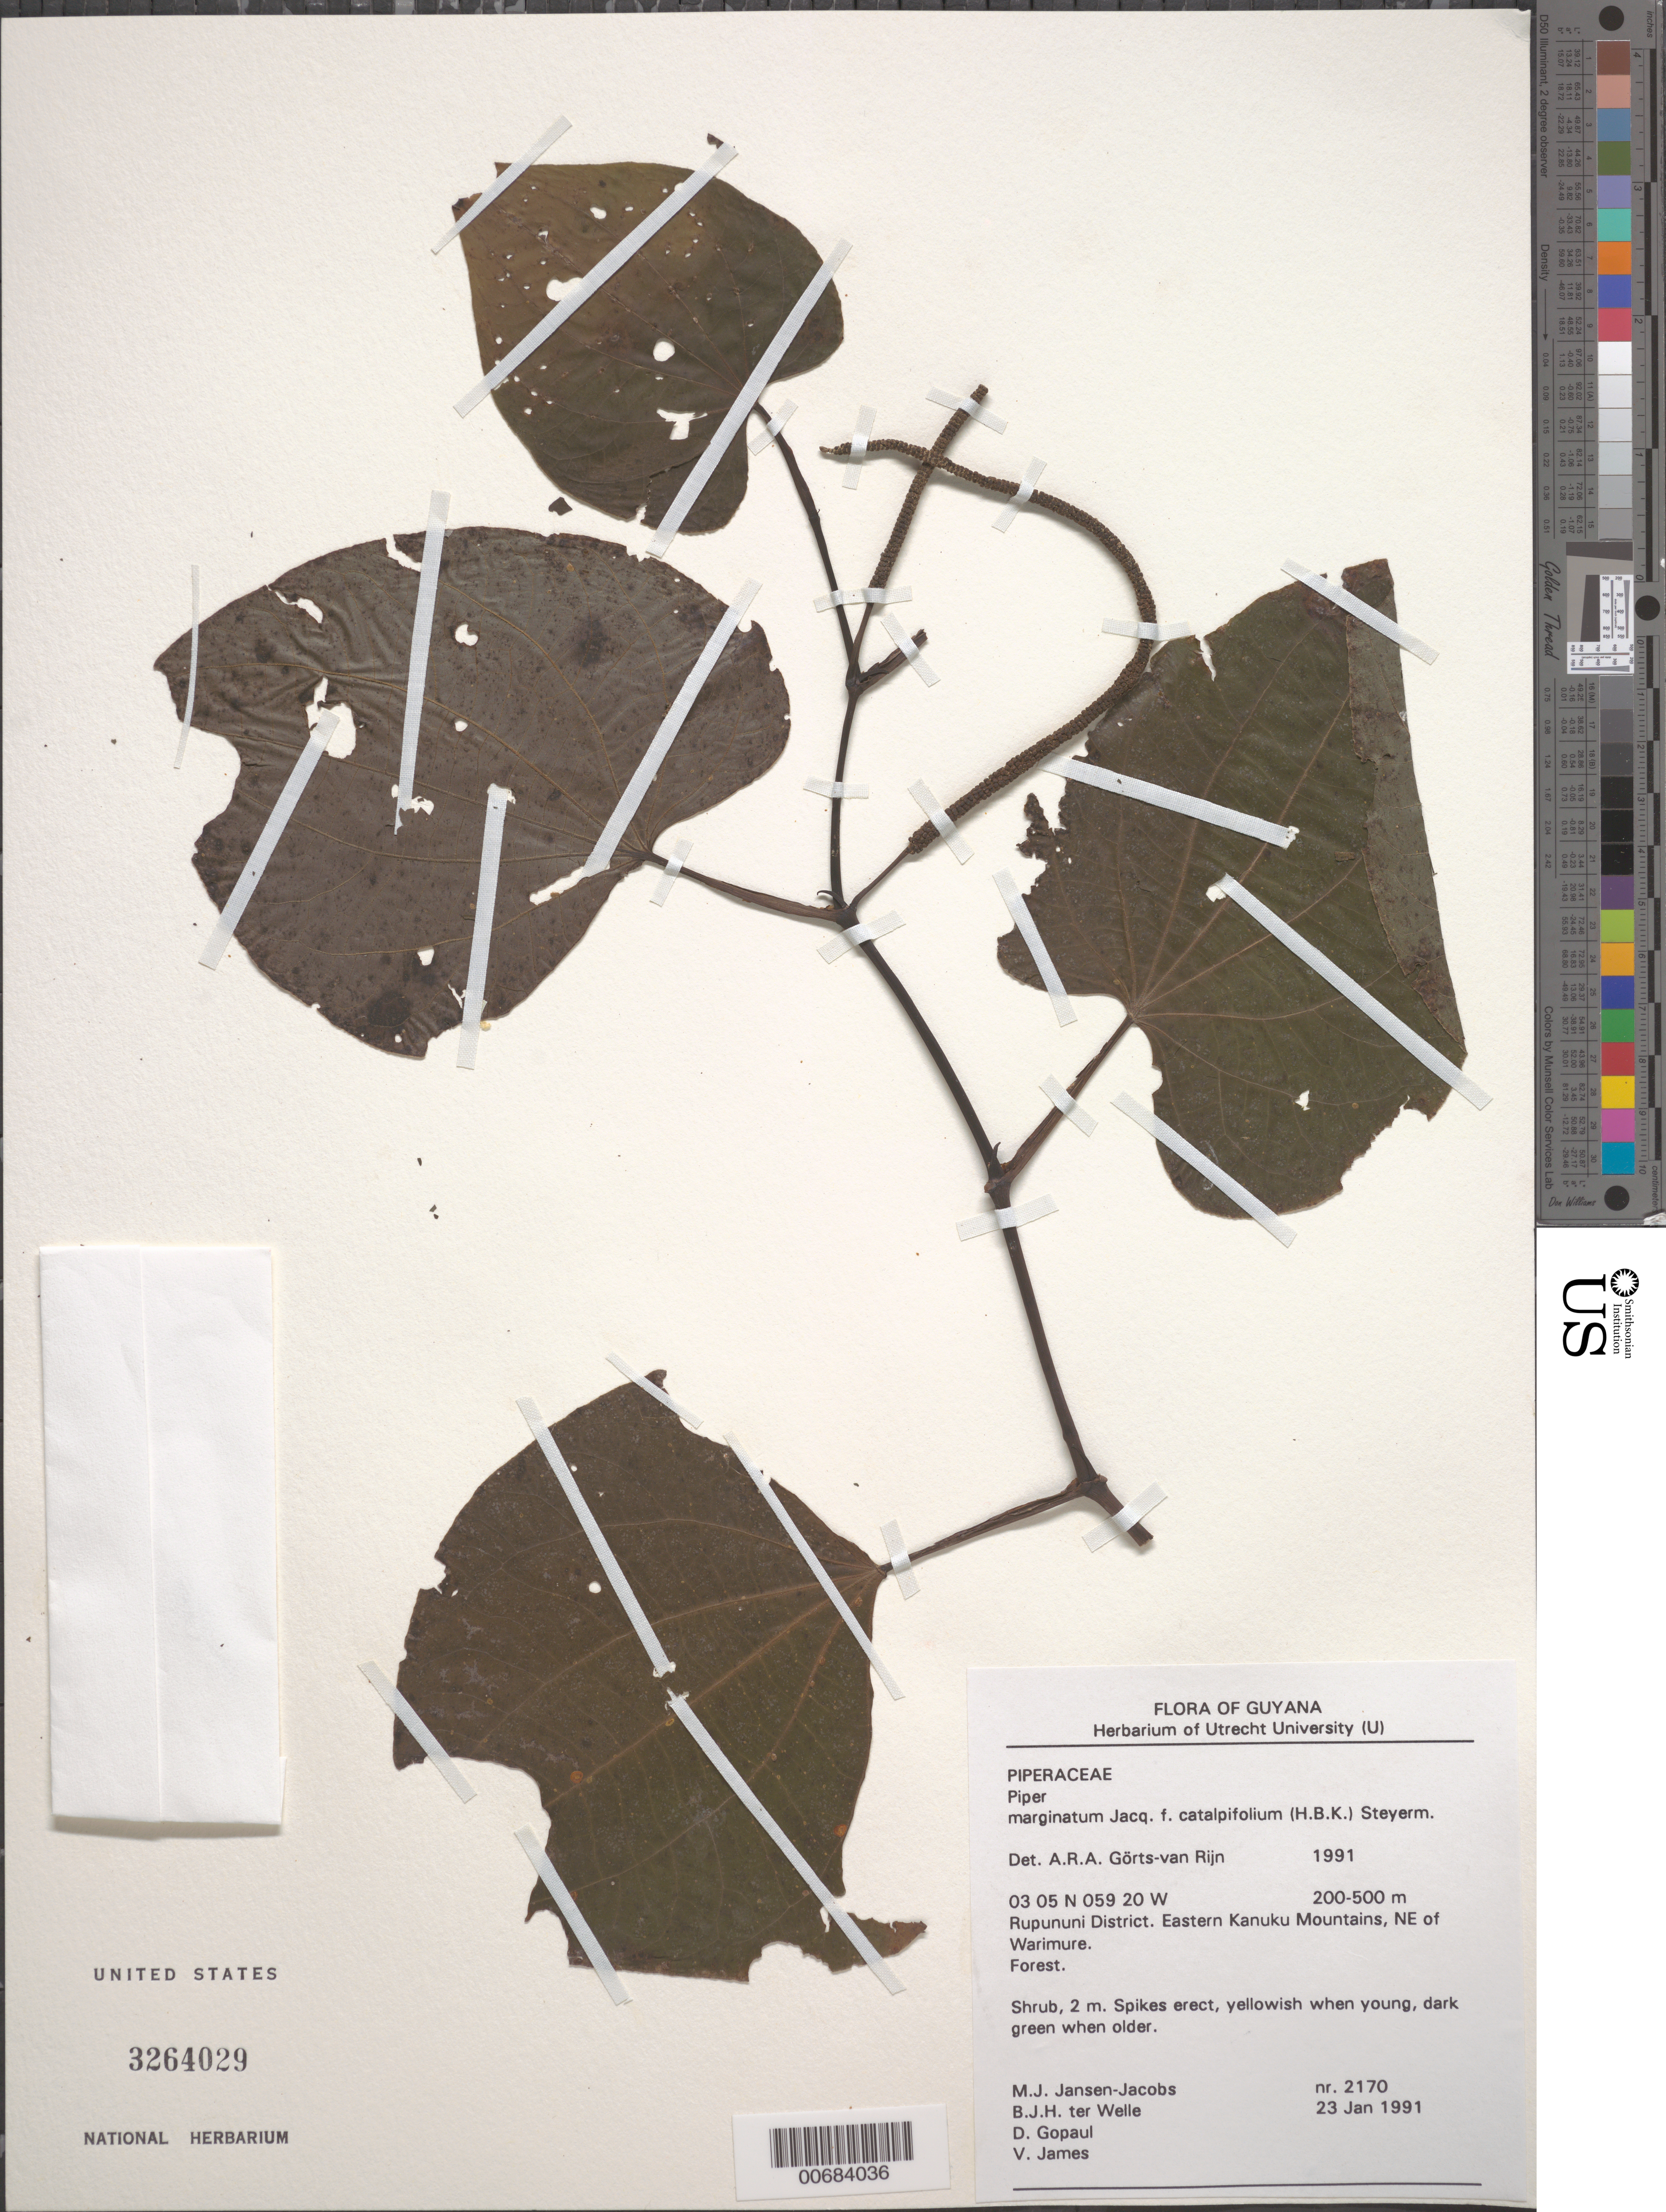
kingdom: Plantae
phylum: Tracheophyta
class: Magnoliopsida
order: Piperales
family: Piperaceae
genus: Piper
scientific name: Piper marginatum f. catalpifolium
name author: (Kunth) Steyerm.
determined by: Görts-van Rijn, A. R. A.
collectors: M. J. Jansen-Jacobs, B. Welle, D. Gopaul & V. James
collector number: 2170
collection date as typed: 23-Jan-91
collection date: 1991-01-23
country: Guyana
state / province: U. Takutu-U. Essequibo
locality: Warimure, NE of, eastern Kanuku Mts., Rupununi District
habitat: Forest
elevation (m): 200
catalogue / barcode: US 3264029